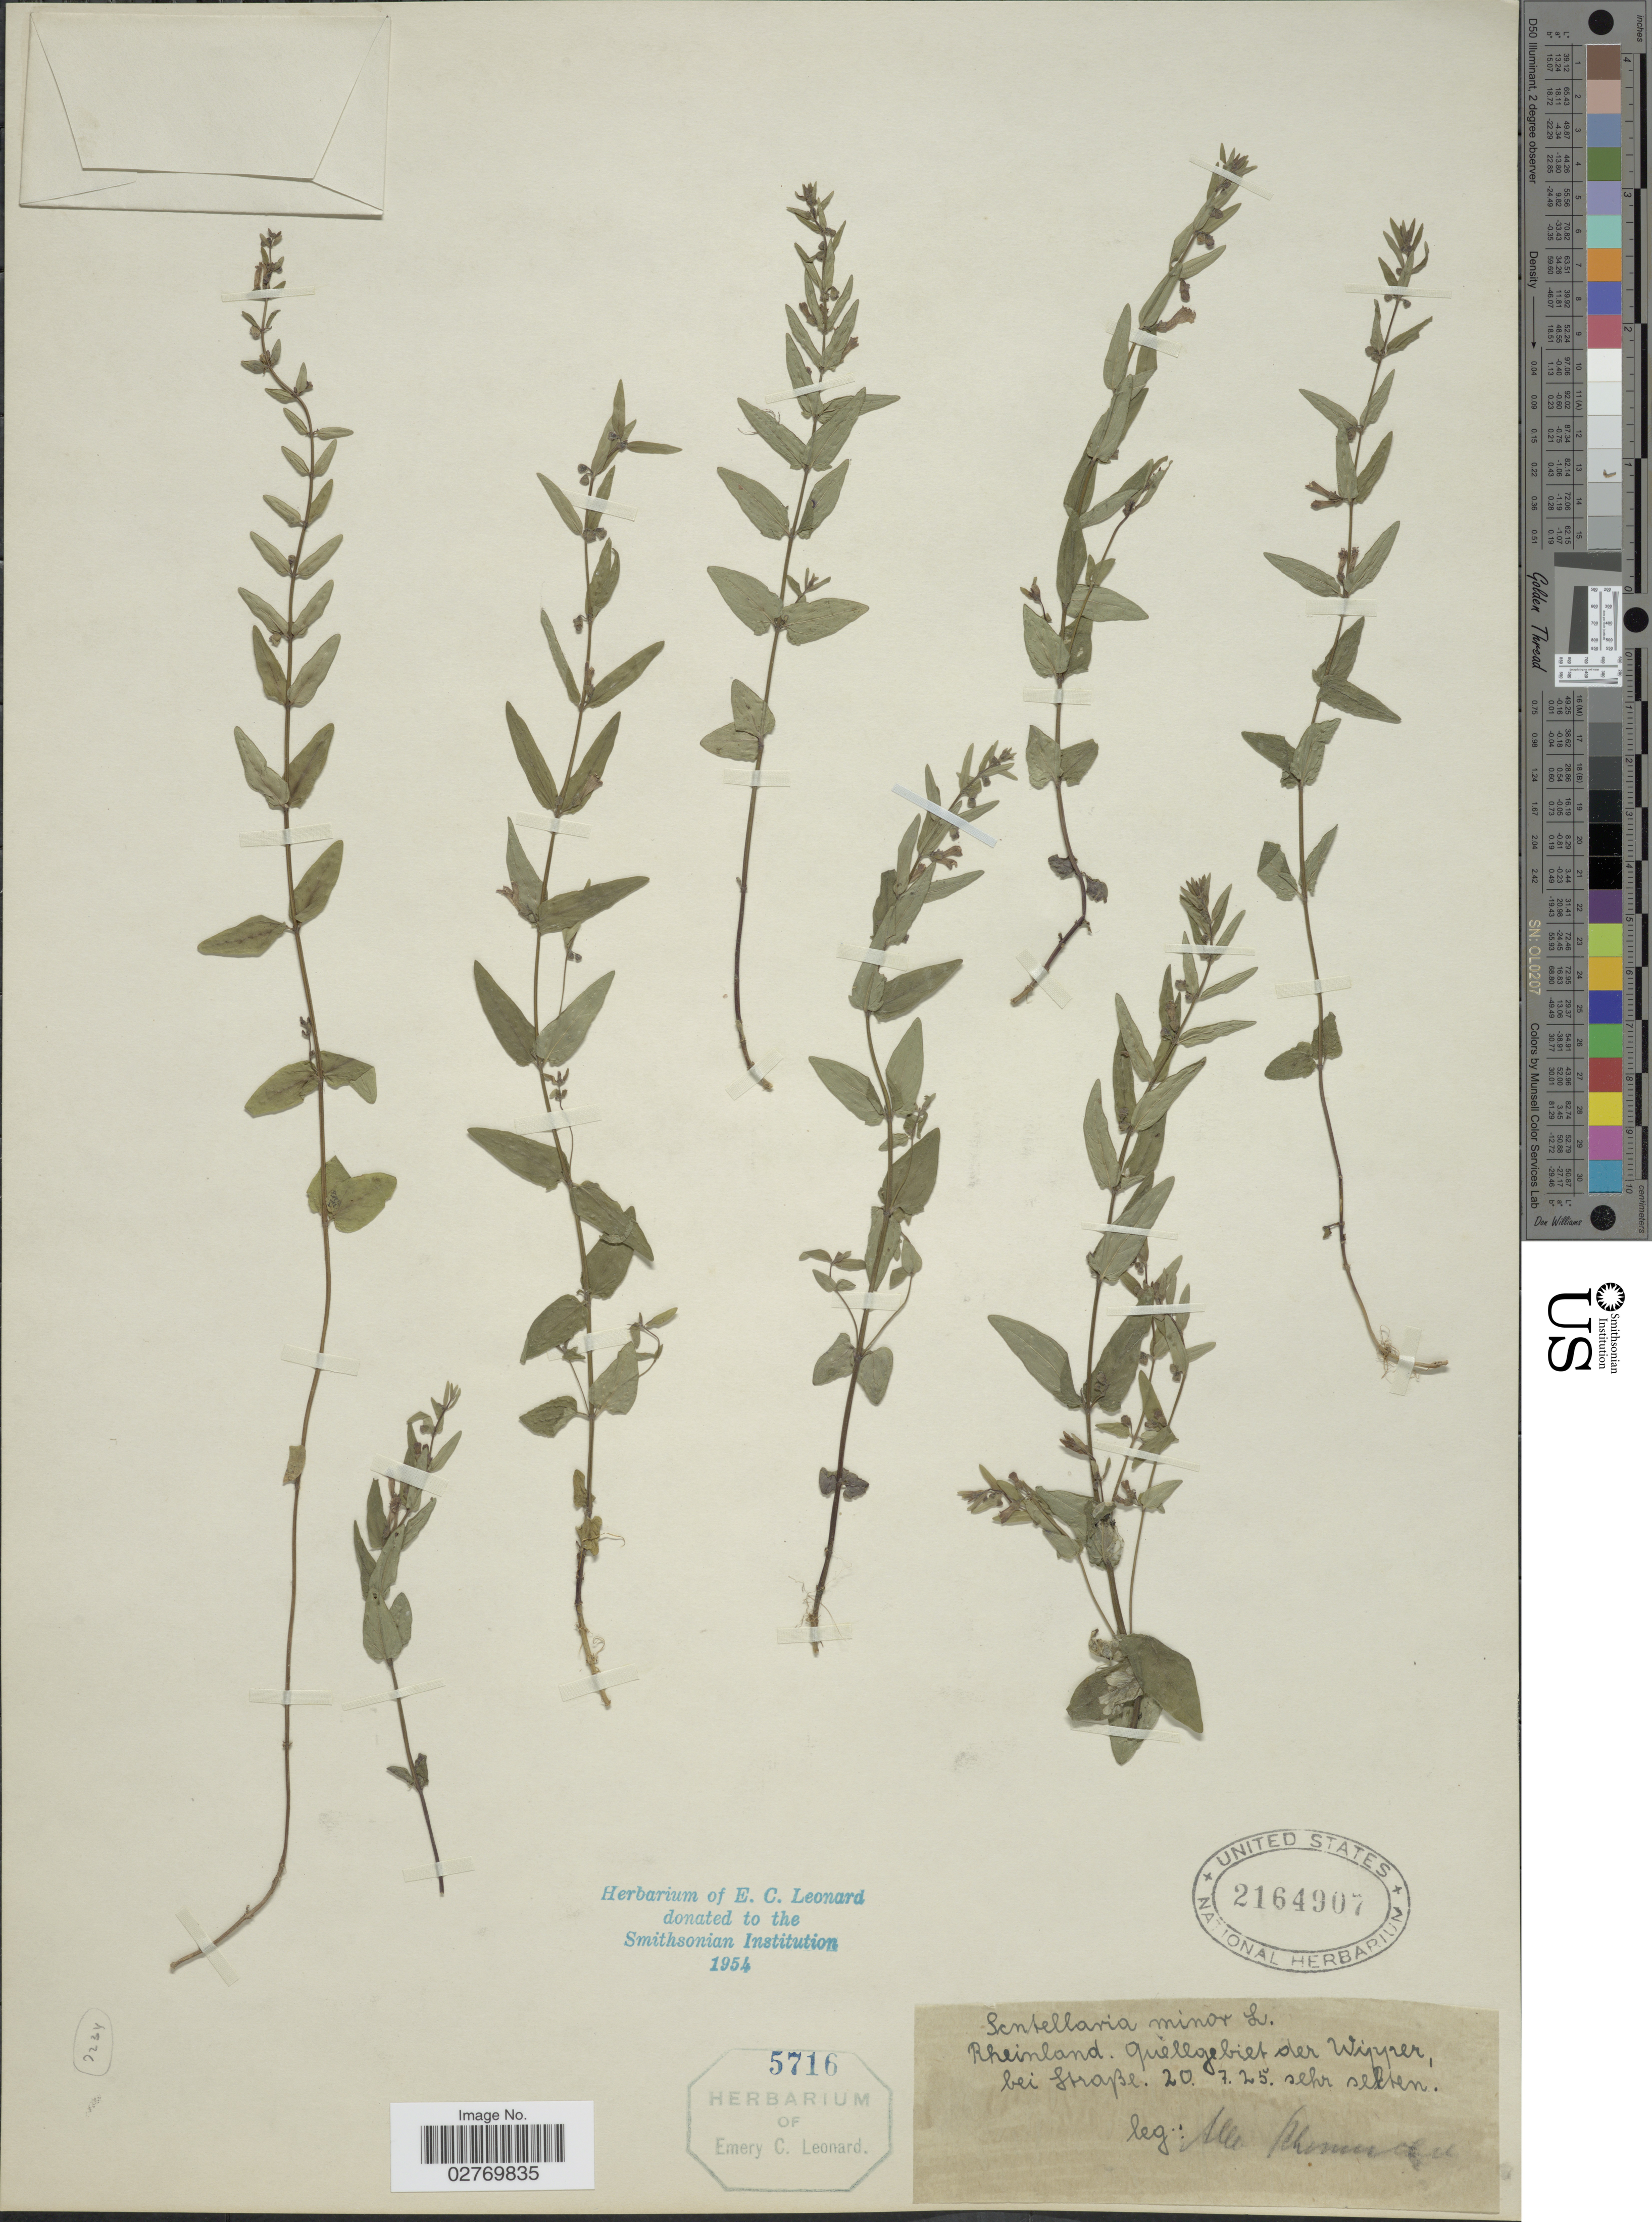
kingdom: Plantae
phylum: Tracheophyta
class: Magnoliopsida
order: Lamiales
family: Lamiaceae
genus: Scutellaria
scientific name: Scutellaria minor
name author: Huds.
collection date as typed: Transcribed d/m/y: 20/7/25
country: Germany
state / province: Rhineland-Palatinate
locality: Rheinland. Quellgebiet der Wipper, bei Straße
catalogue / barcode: US 2164907